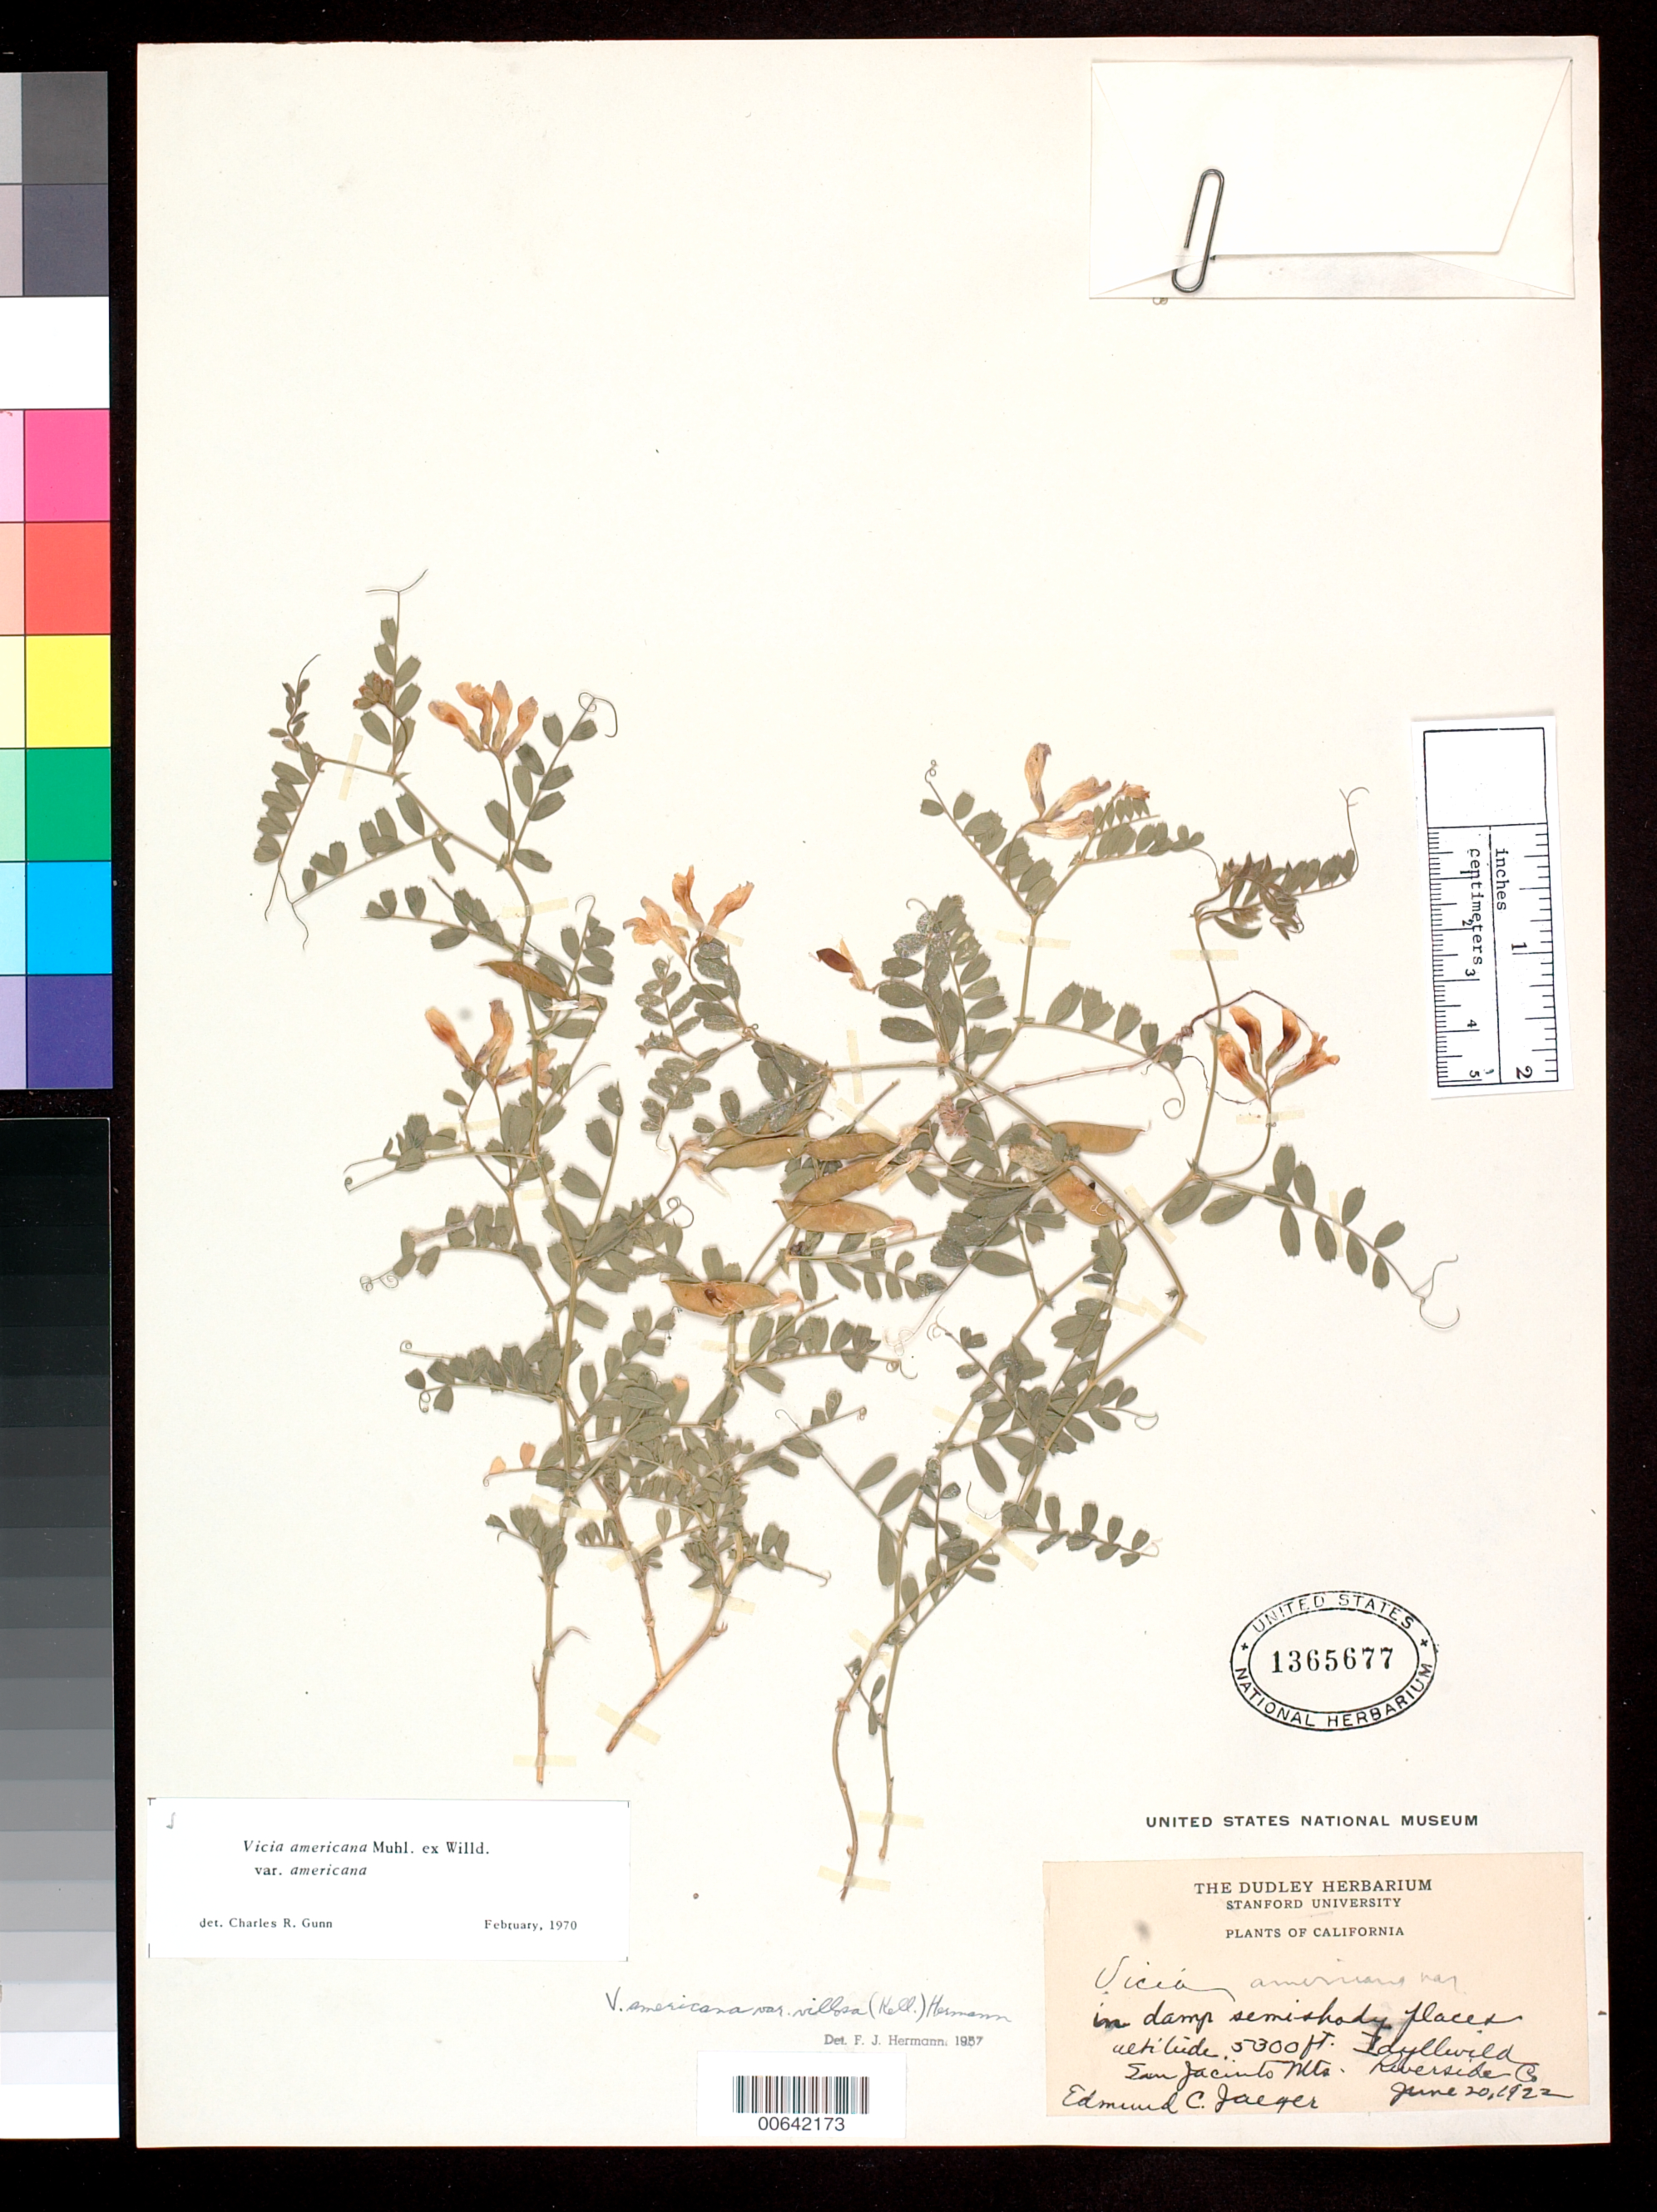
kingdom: Plantae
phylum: Tracheophyta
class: Magnoliopsida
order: Fabales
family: Fabaceae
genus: Vicia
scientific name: Vicia americana var. americana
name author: Muhl. ex Willd.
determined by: Gunn, C. R., (BARC), United States Department of Agriculture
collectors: E. Jaeger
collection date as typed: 20 Jun 1922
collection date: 1922-06-20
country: United States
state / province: California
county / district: Riverside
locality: In damp semi-shady places, Idyllwild, San Jacinto Mts.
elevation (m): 1615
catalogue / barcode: US 1365677